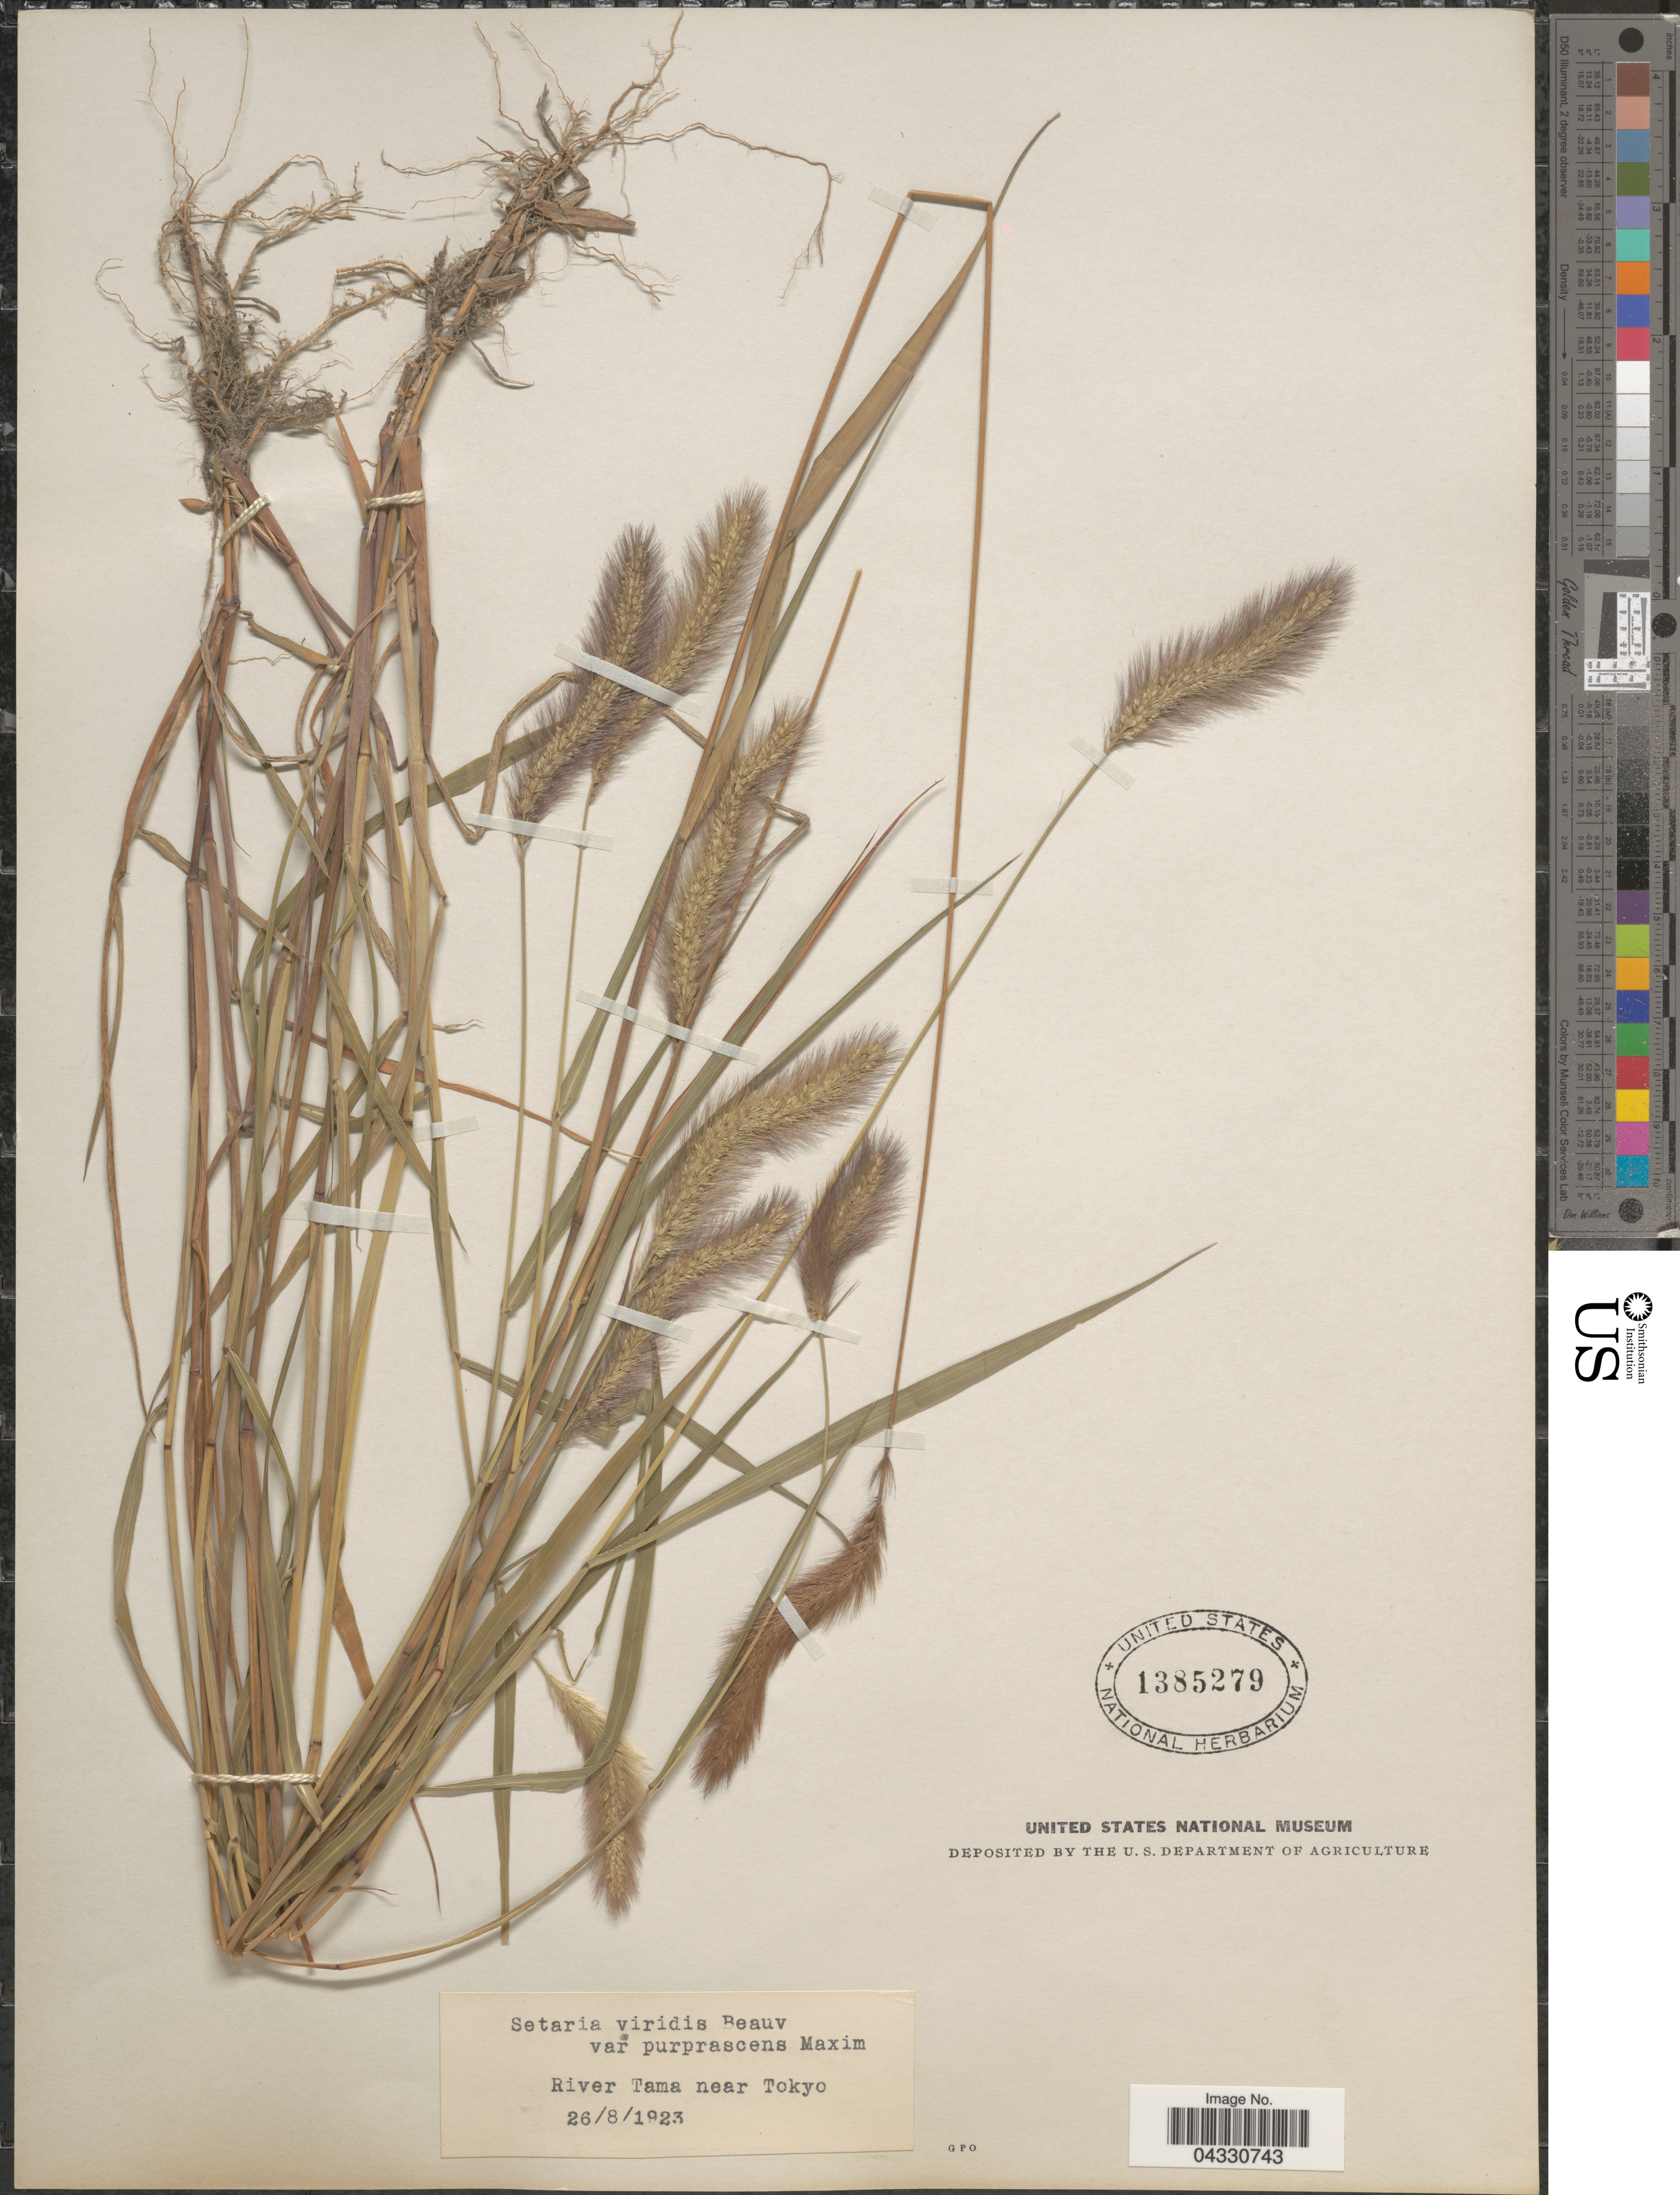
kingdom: Plantae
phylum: Tracheophyta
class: Liliopsida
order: Poales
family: Poaceae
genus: Setaria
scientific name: Setaria sp.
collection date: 1923-08-26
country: Japan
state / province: Tokyo, Federal City of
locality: River Tama near Tokyo.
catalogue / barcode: US 1385279